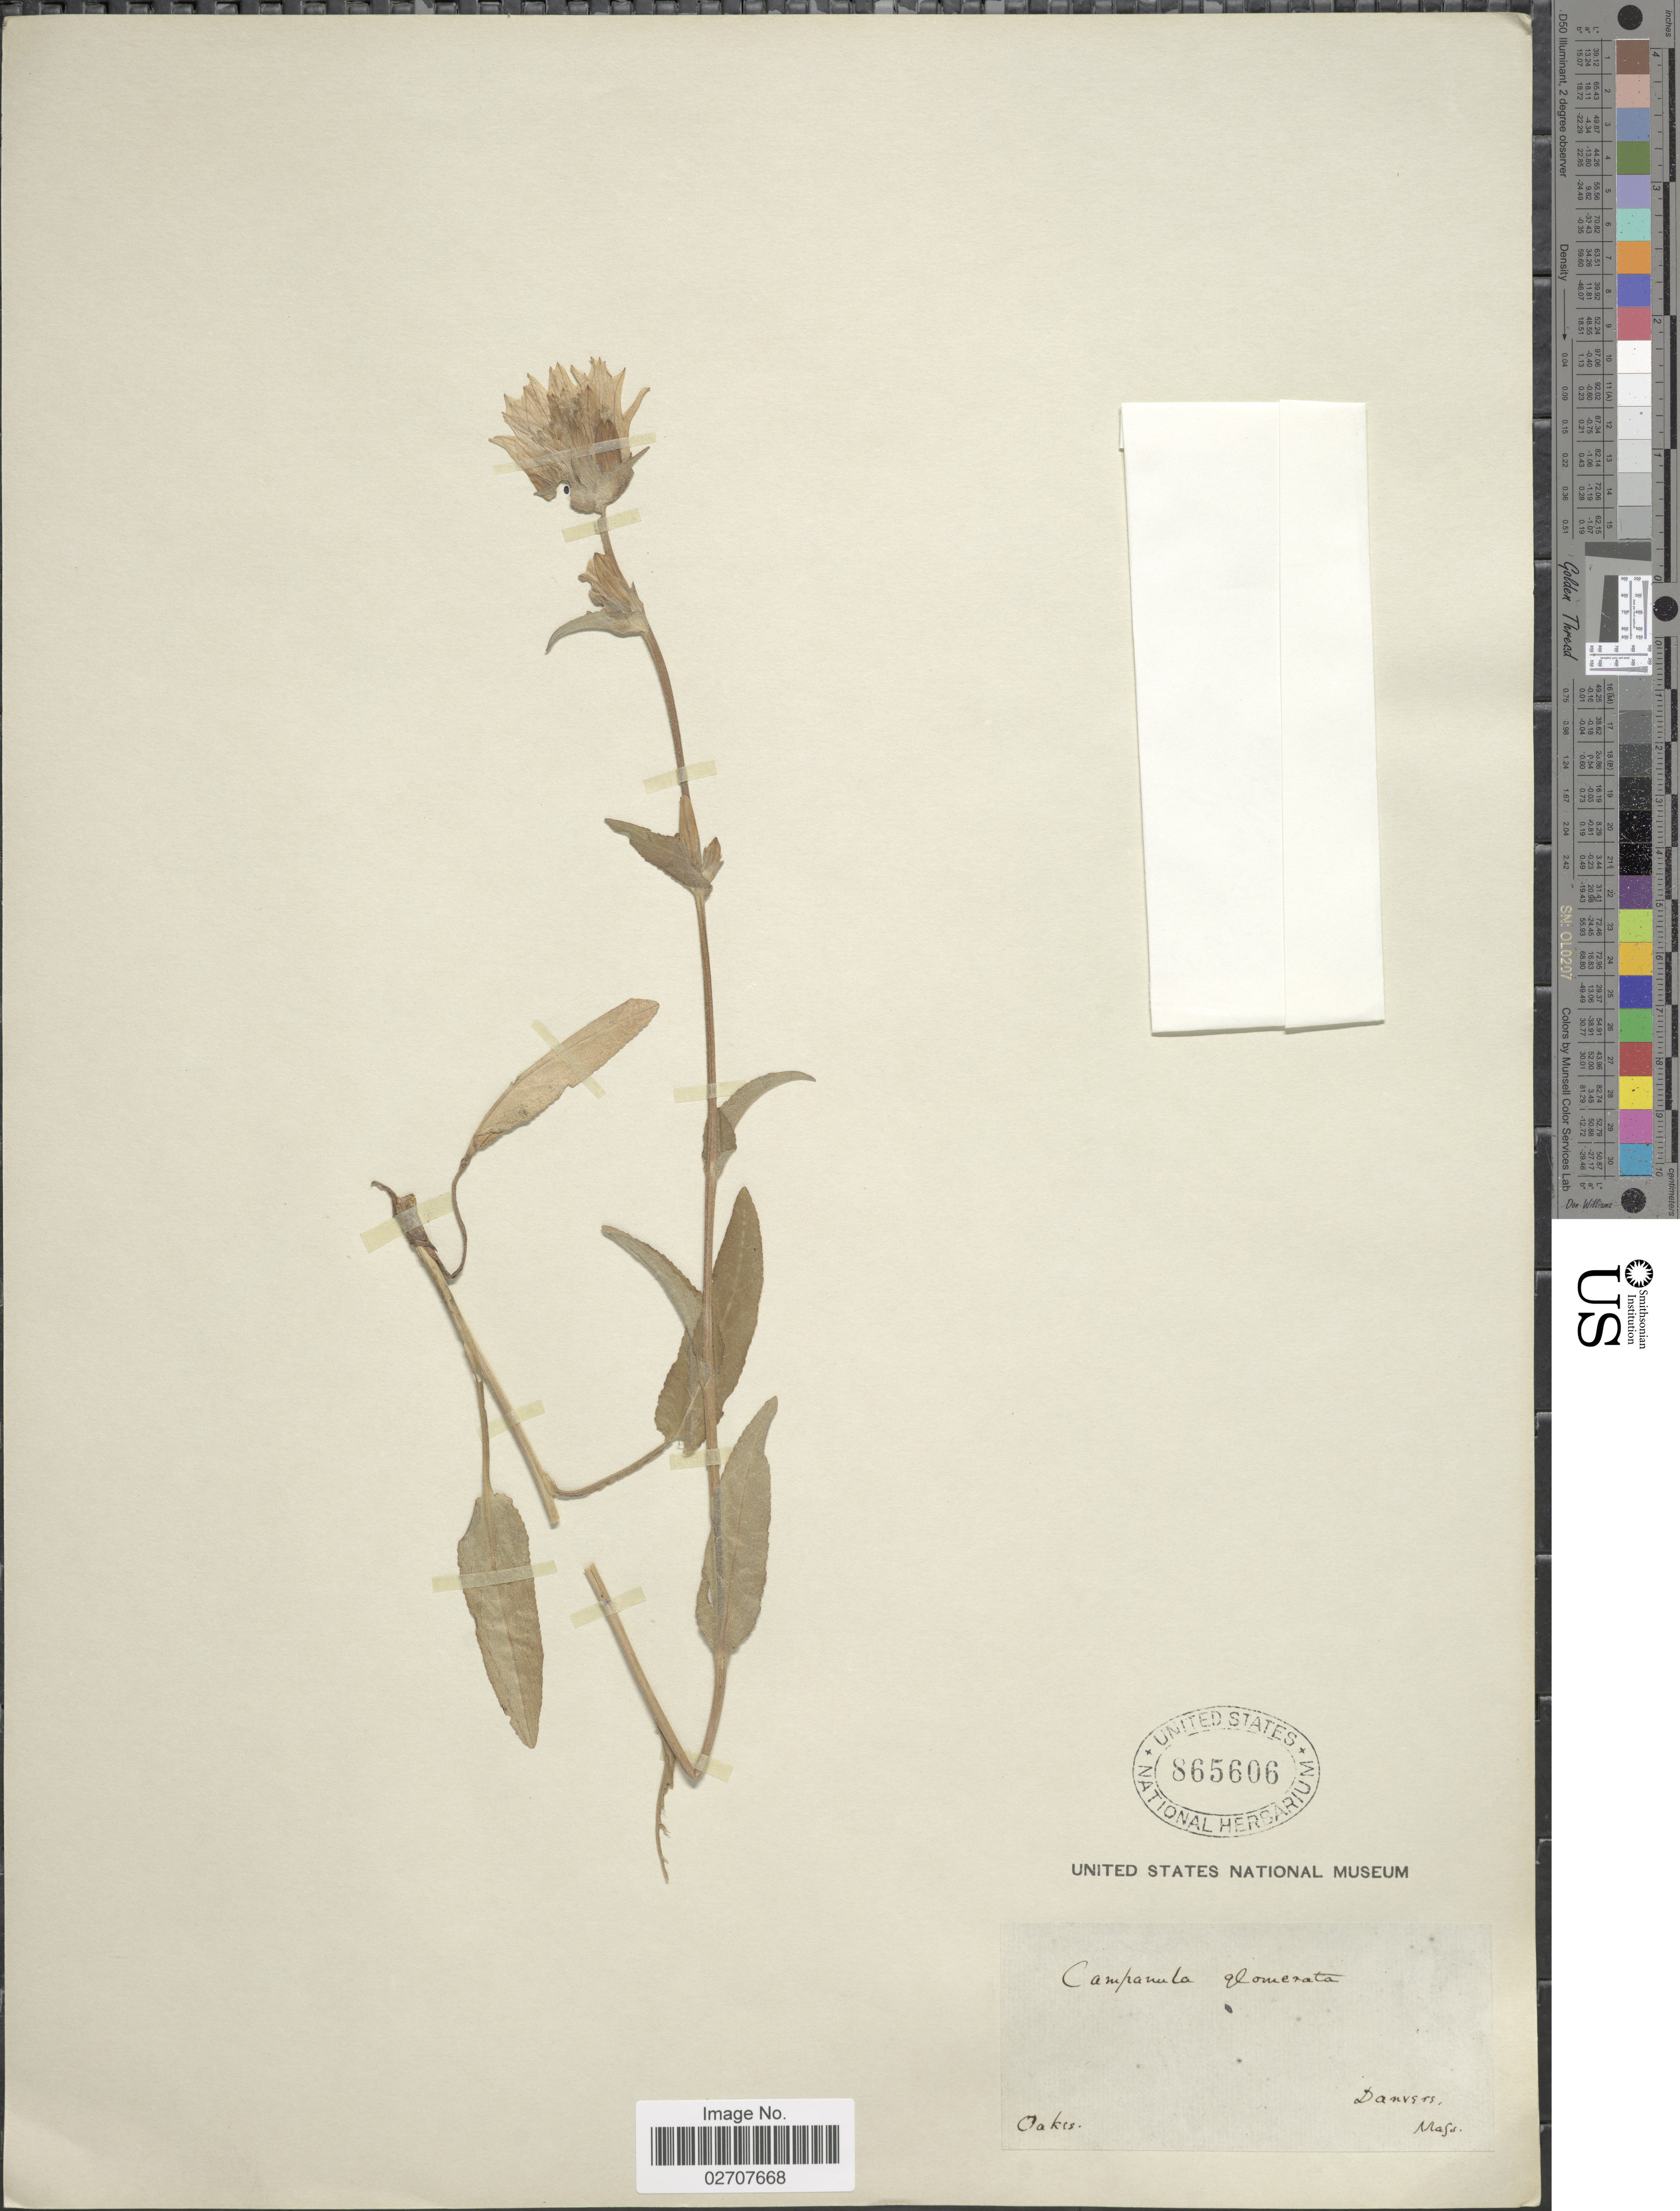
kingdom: Plantae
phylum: Tracheophyta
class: Magnoliopsida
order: Asterales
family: Campanulaceae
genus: Campanula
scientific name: Campanula glomerata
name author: L.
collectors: -. Oakes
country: United States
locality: Danvers, Mass.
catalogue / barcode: US 865606